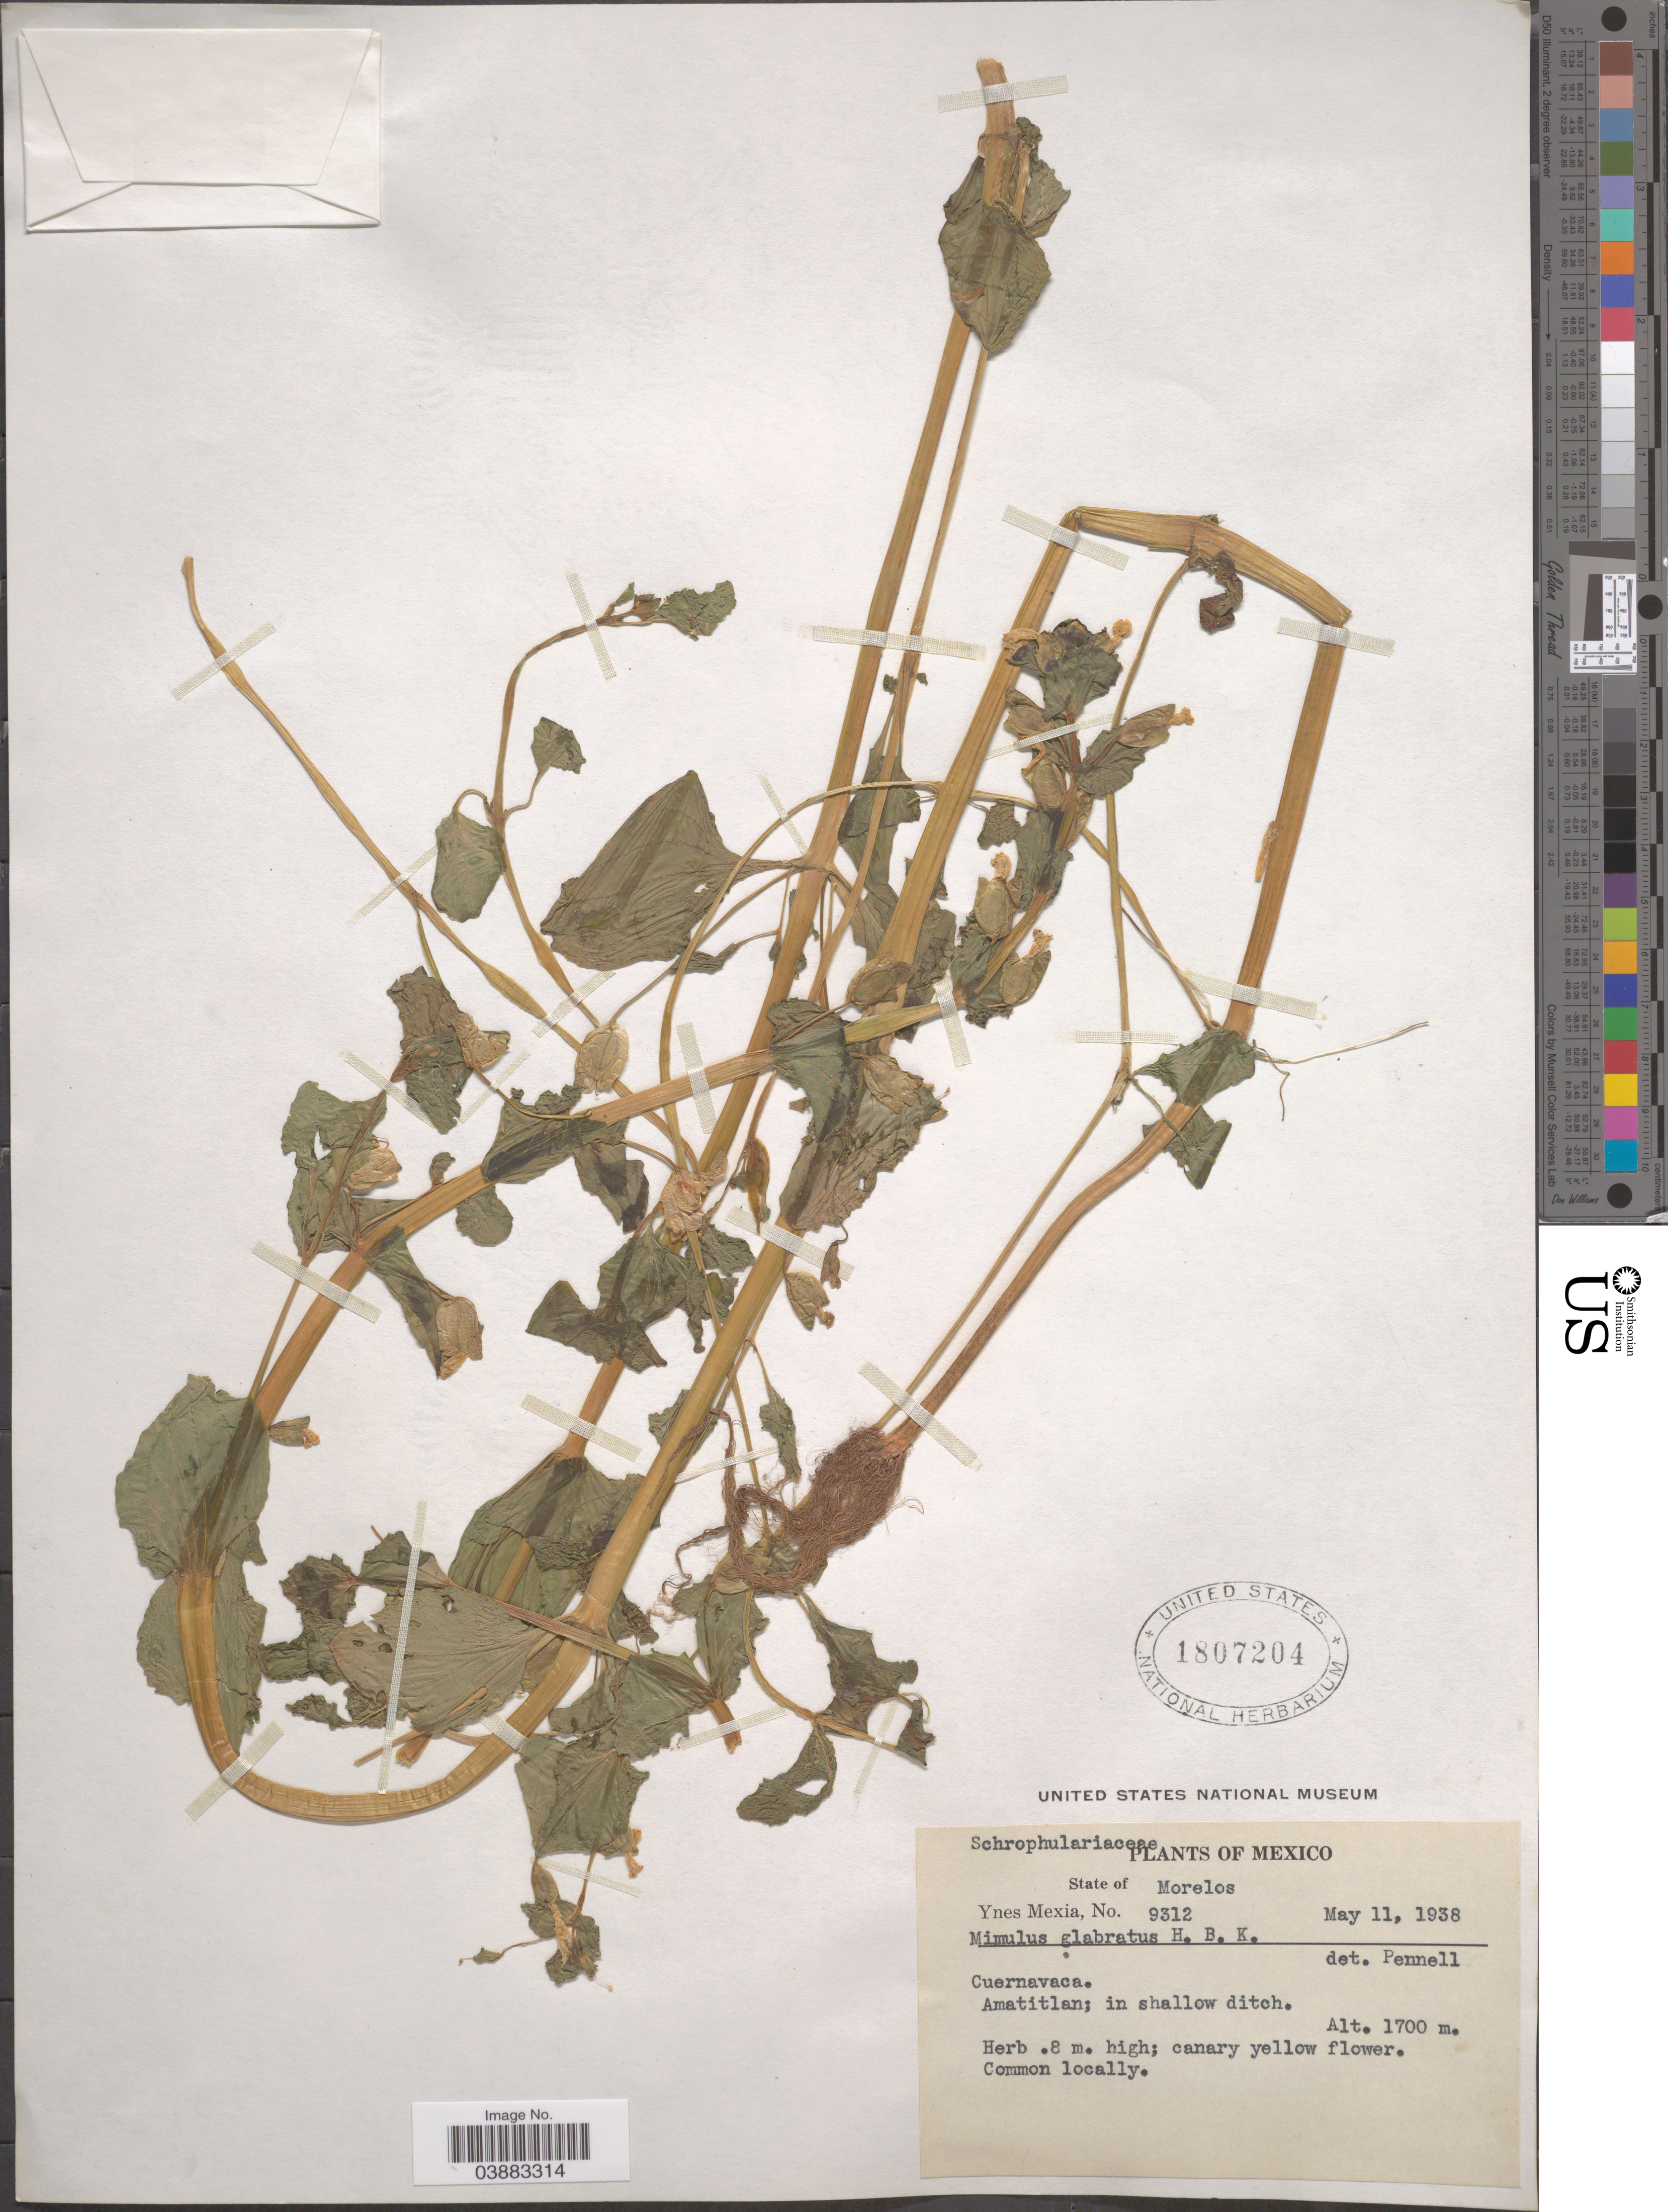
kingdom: Plantae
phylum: Tracheophyta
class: Magnoliopsida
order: Lamiales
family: Phrymaceae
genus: Mimulus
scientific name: Mimulus glabratus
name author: Kunth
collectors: Y. Mexia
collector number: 9312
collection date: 1938-05-11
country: Mexico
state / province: Morelos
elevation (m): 1700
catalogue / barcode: US 1807204